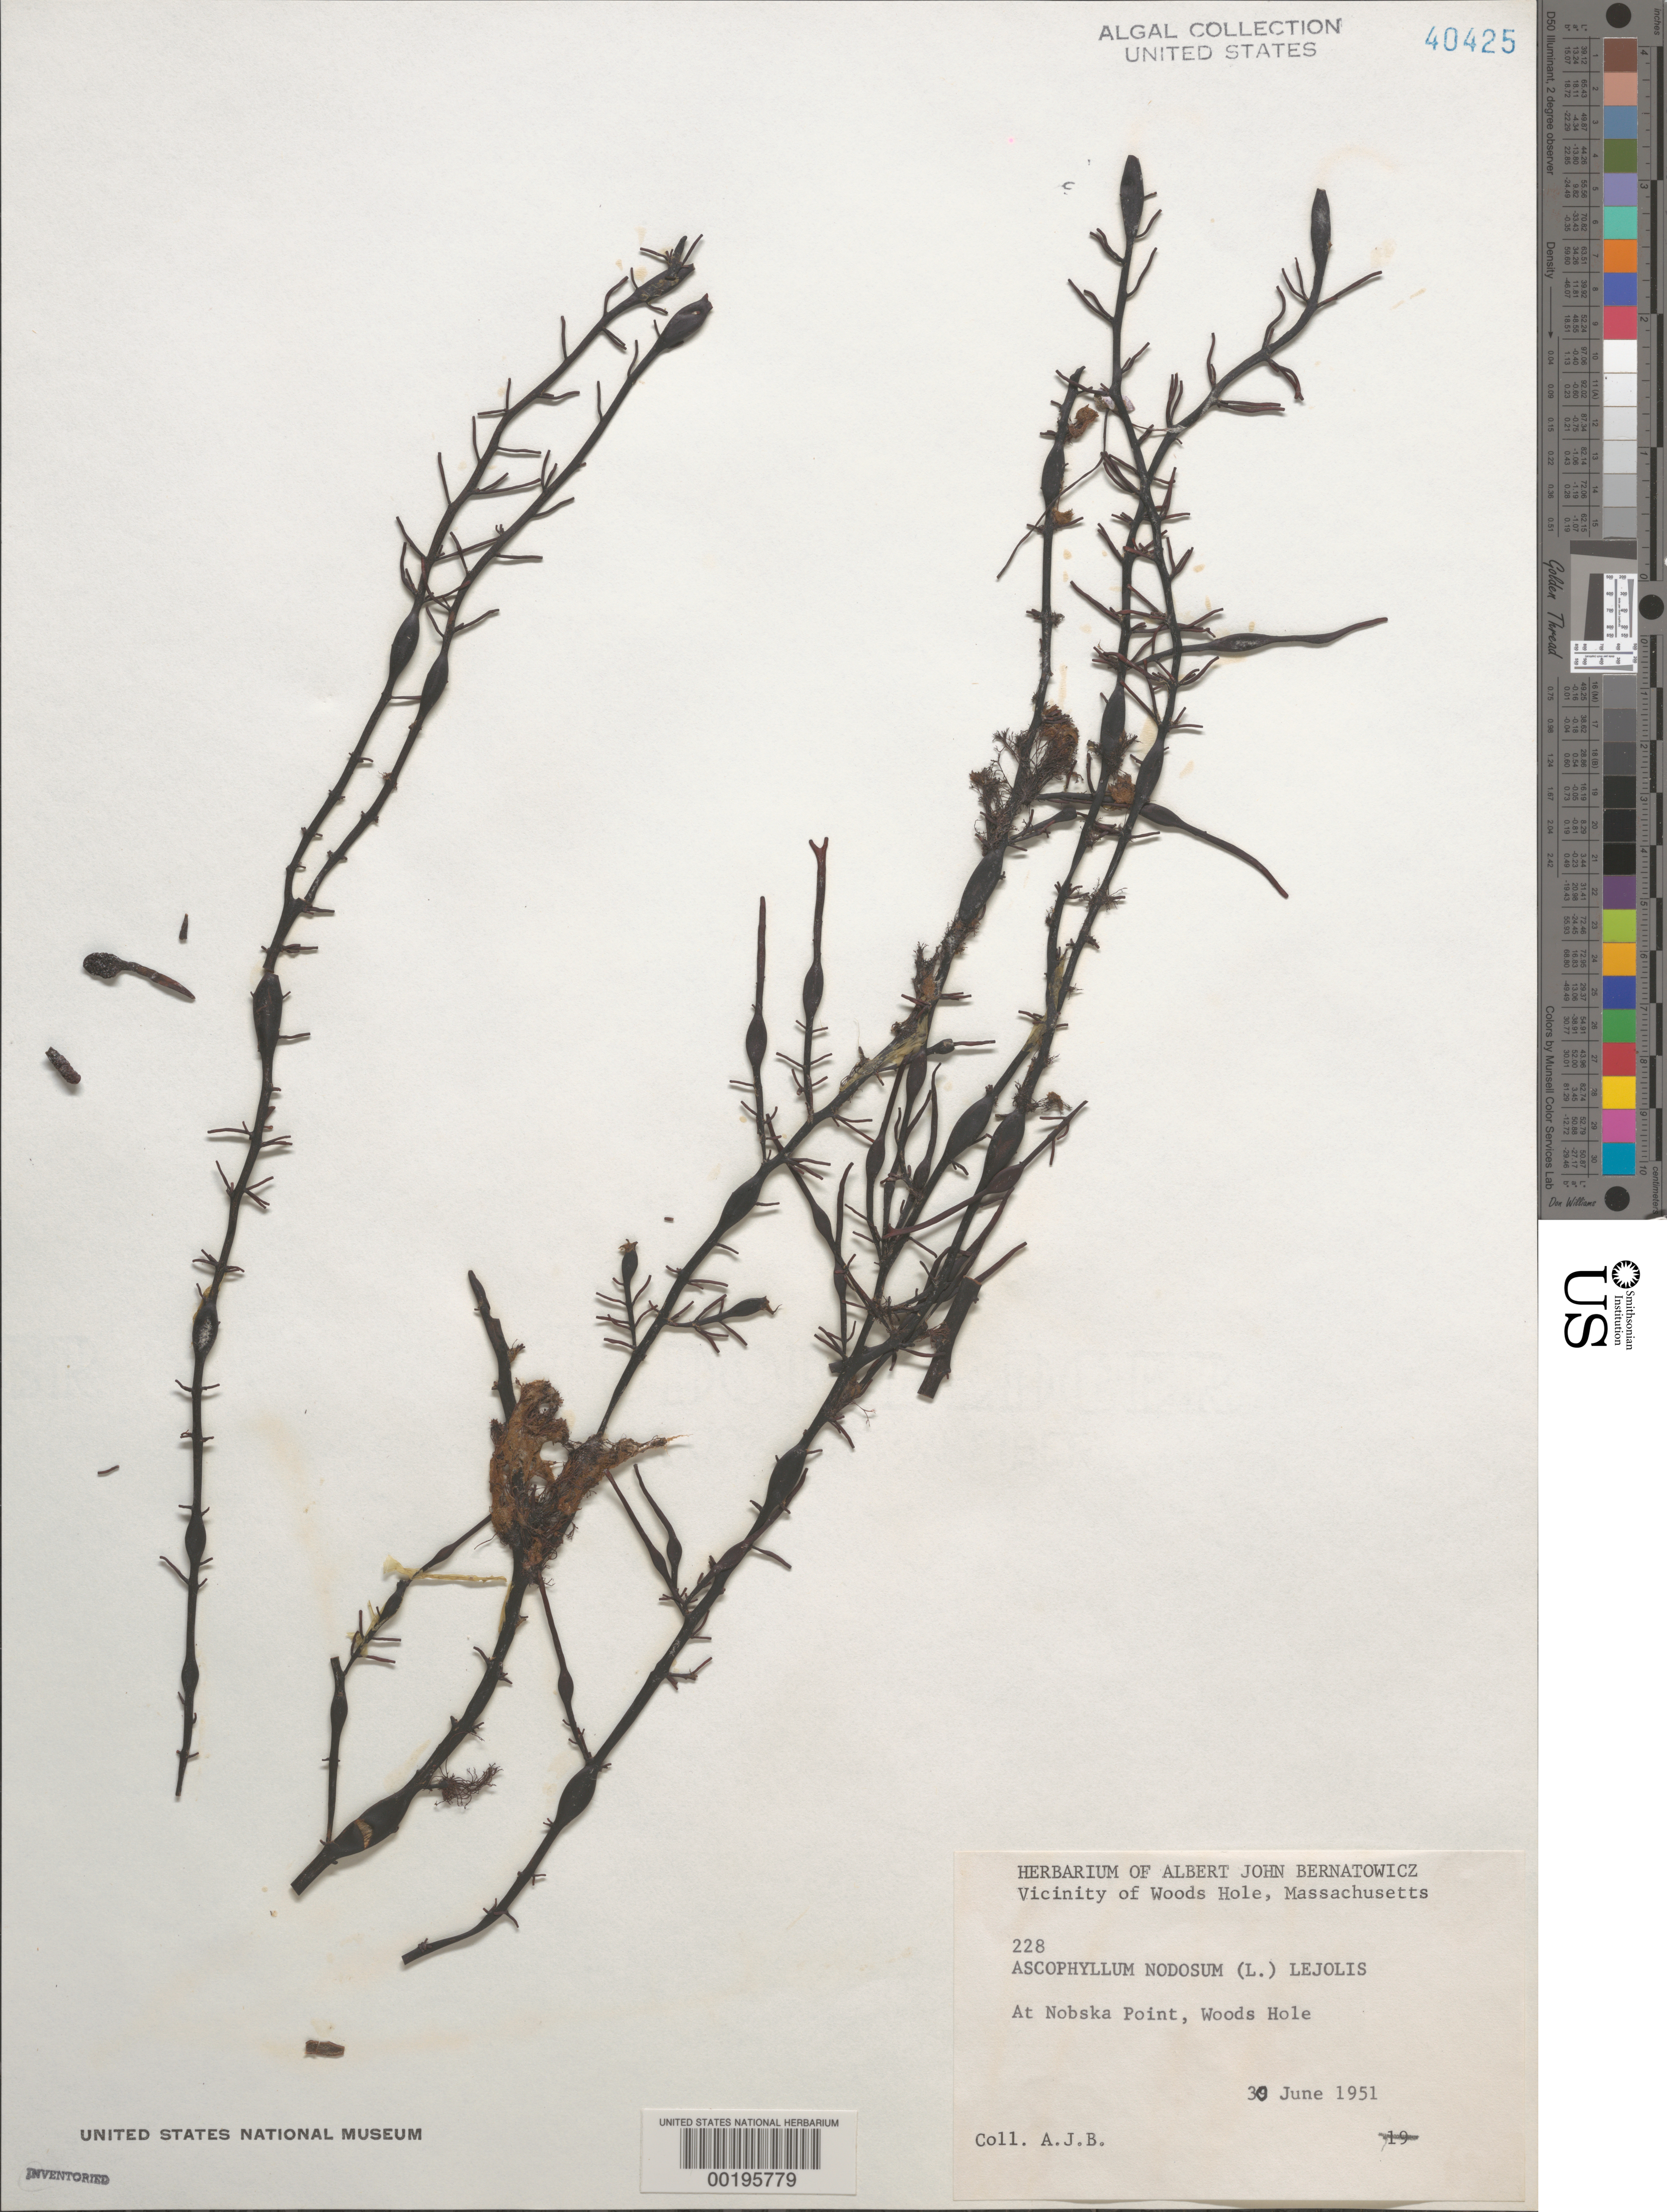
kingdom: Chromista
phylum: Ochrophyta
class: Phaeophyceae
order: Fucales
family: Fucaceae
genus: Ascophyllum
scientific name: Ascophyllum nodosum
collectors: A. Bernatowicz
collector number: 228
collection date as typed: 30 Jun 1951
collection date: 1951-06-30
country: United States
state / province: Massachusetts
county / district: Barnstable County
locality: Woods Hole, Nobska Point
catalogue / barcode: US 40425